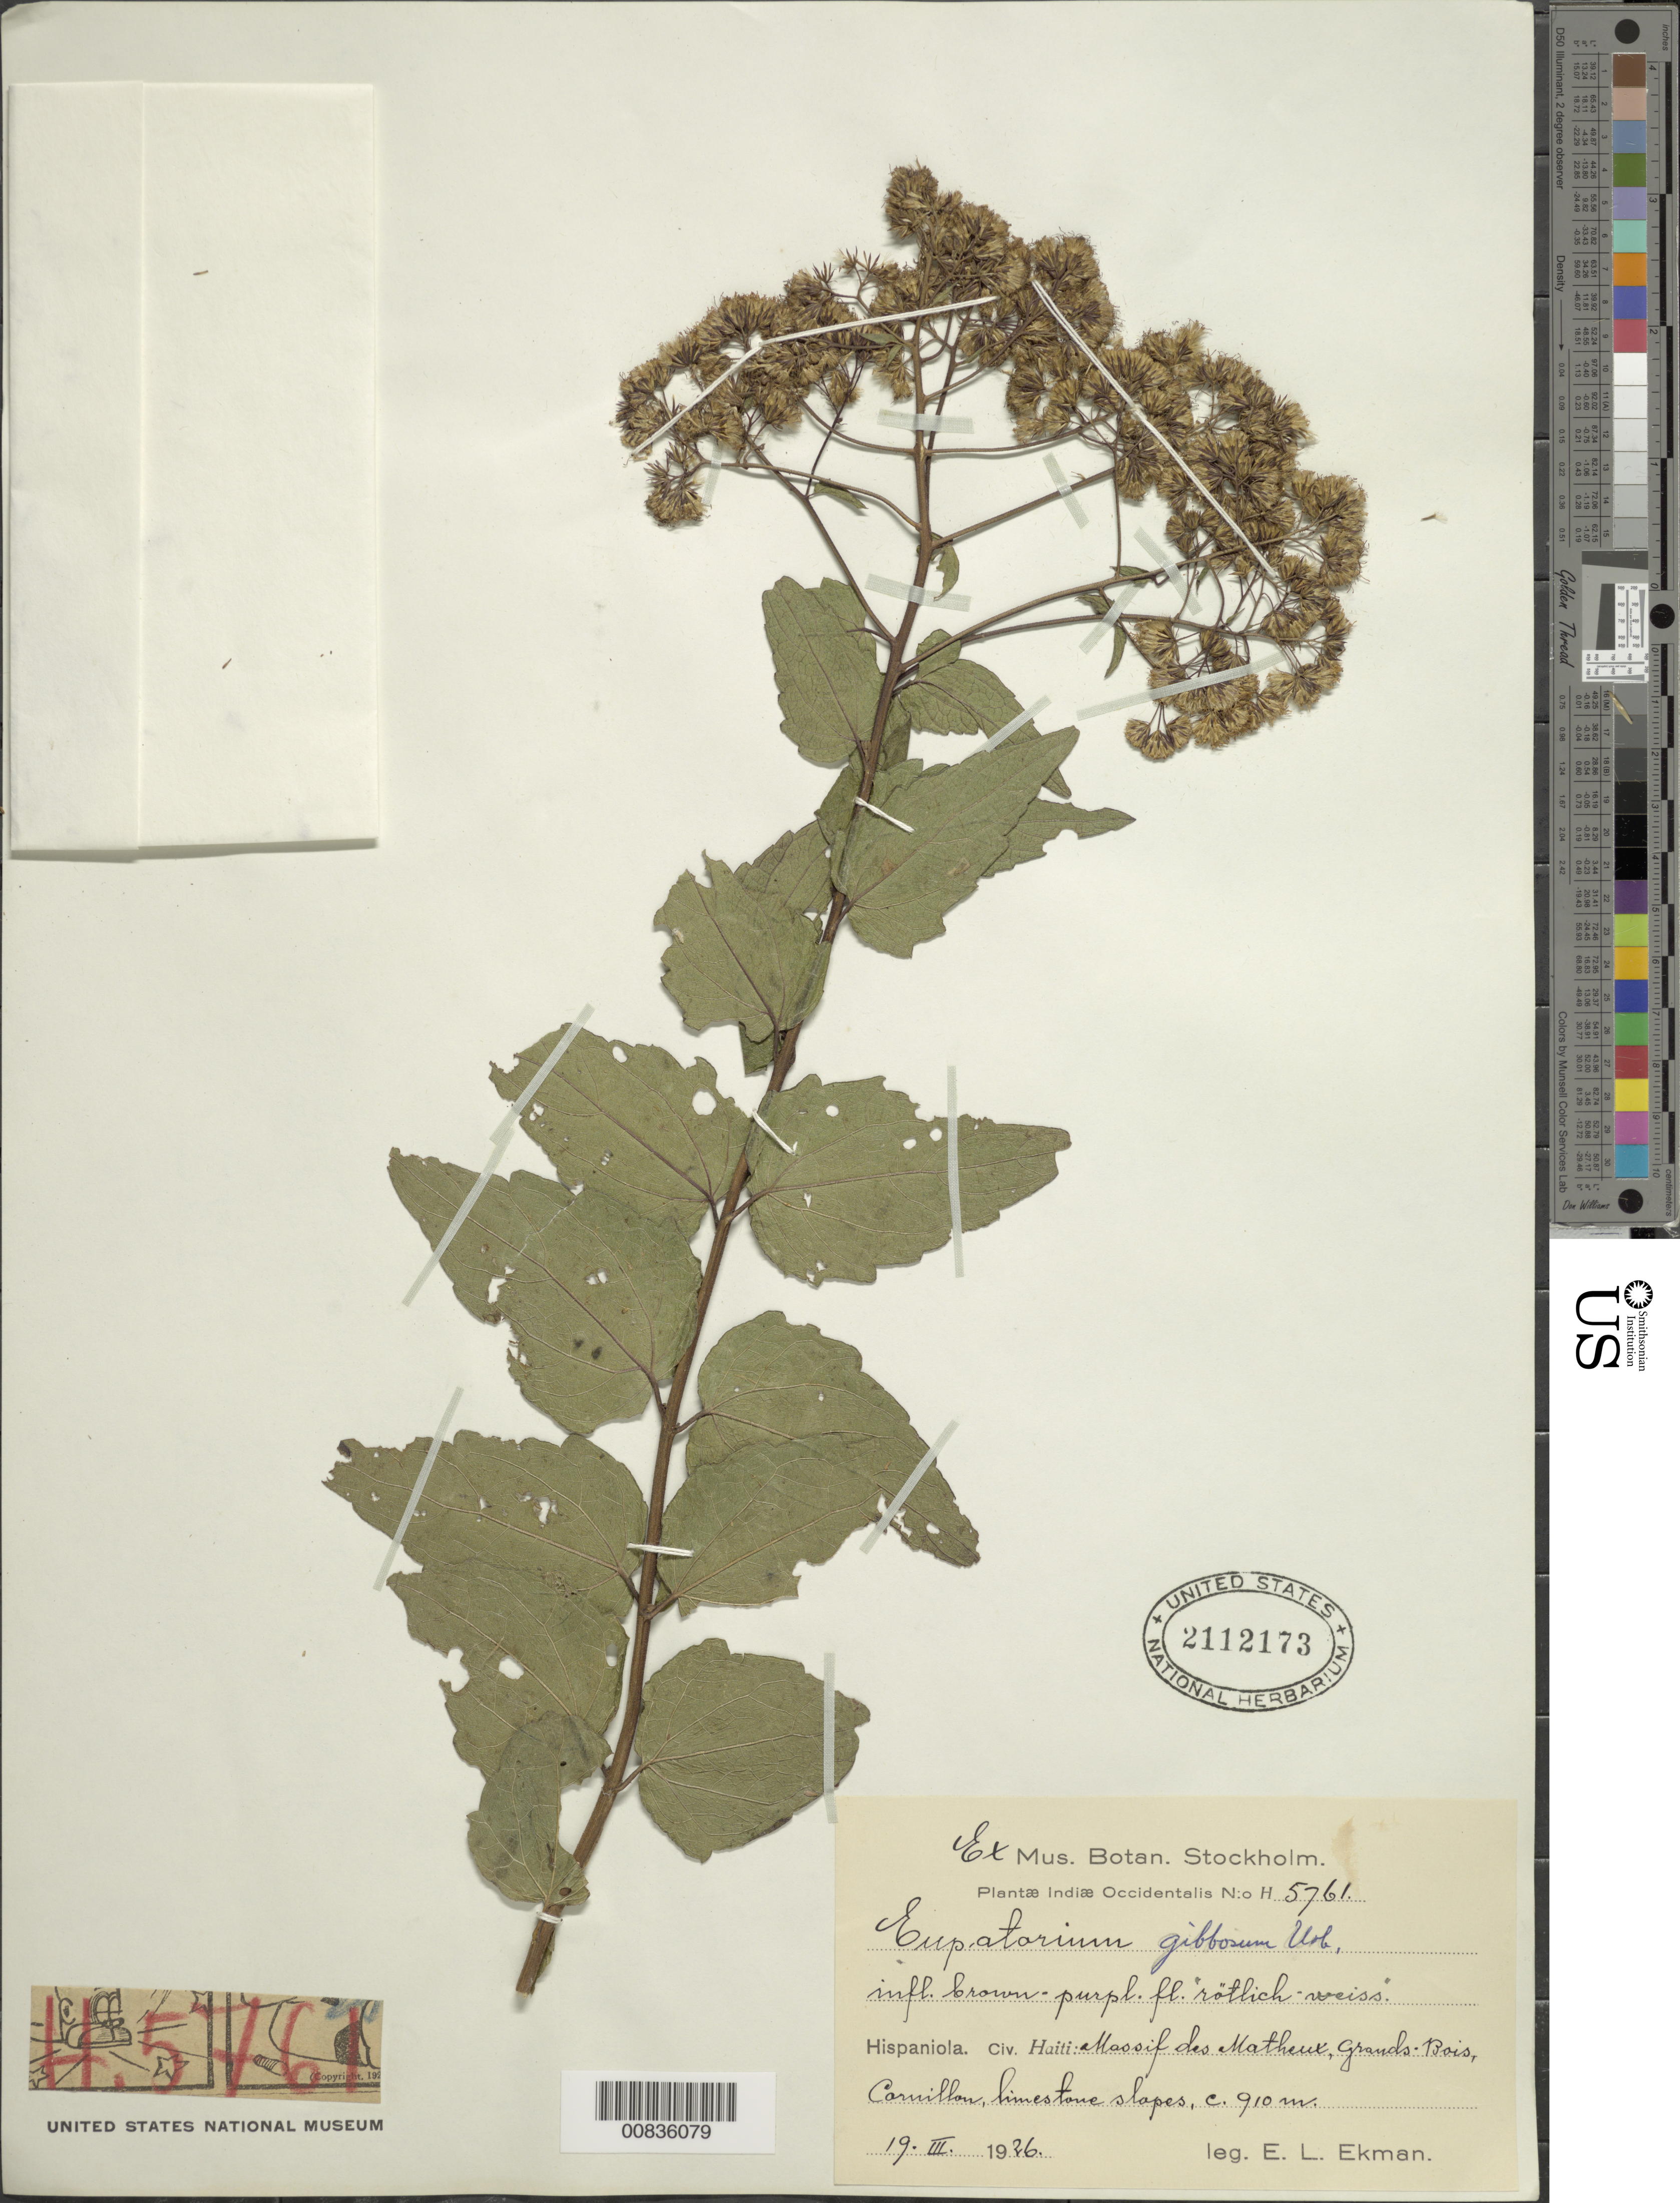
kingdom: Plantae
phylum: Tracheophyta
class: Magnoliopsida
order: Asterales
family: Asteraceae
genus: Koanophyllon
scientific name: Koanophyllon gibbosum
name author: (Urb.) R.M. King & H. Rob.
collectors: E. L. Ekman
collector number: H 5761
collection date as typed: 19 Mar 1926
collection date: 1926-03-19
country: Haiti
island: Hispaniola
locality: Massif des Matheux, Grands-Bois, Coruillou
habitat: Limestone slopes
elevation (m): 910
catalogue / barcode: US 2112173